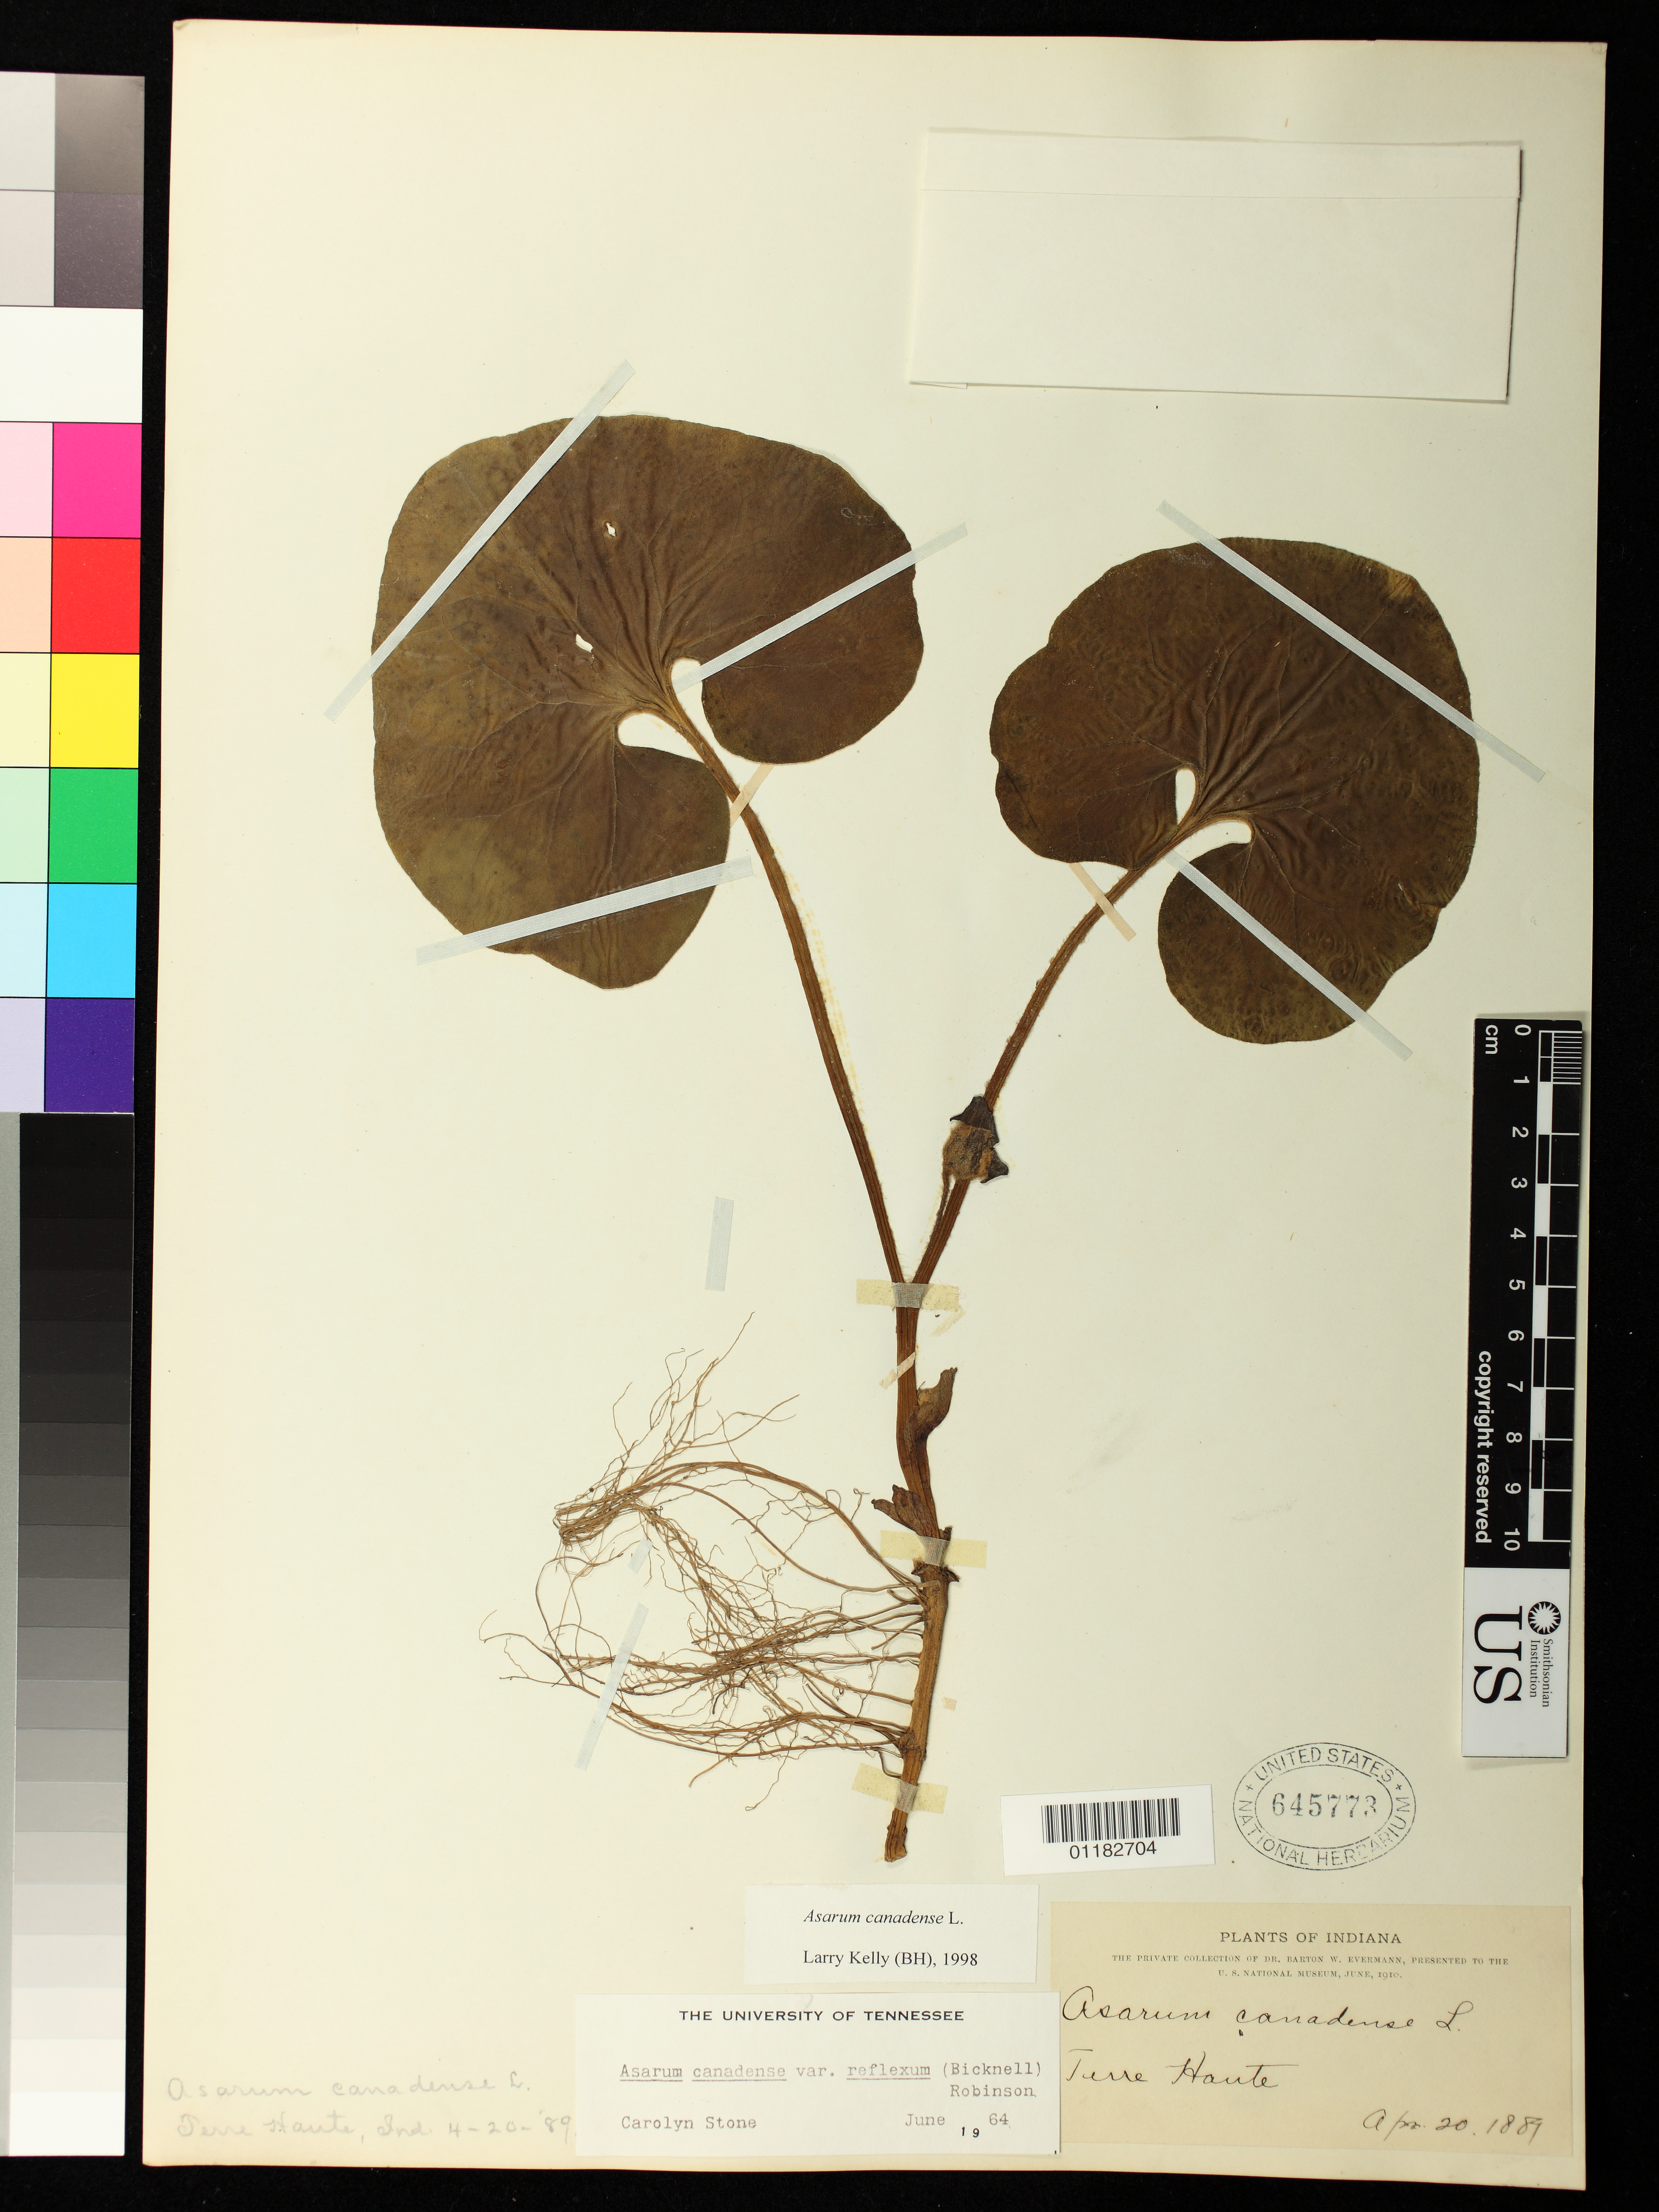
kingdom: Plantae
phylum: Tracheophyta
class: Magnoliopsida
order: Piperales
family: Aristolochiaceae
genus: Asarum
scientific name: Asarum canadense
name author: L.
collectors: B. W. Evermann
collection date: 1889-04-20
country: United States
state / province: Indiana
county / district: Vigo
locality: Terre Haute [Vigo County]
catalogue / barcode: US 645773